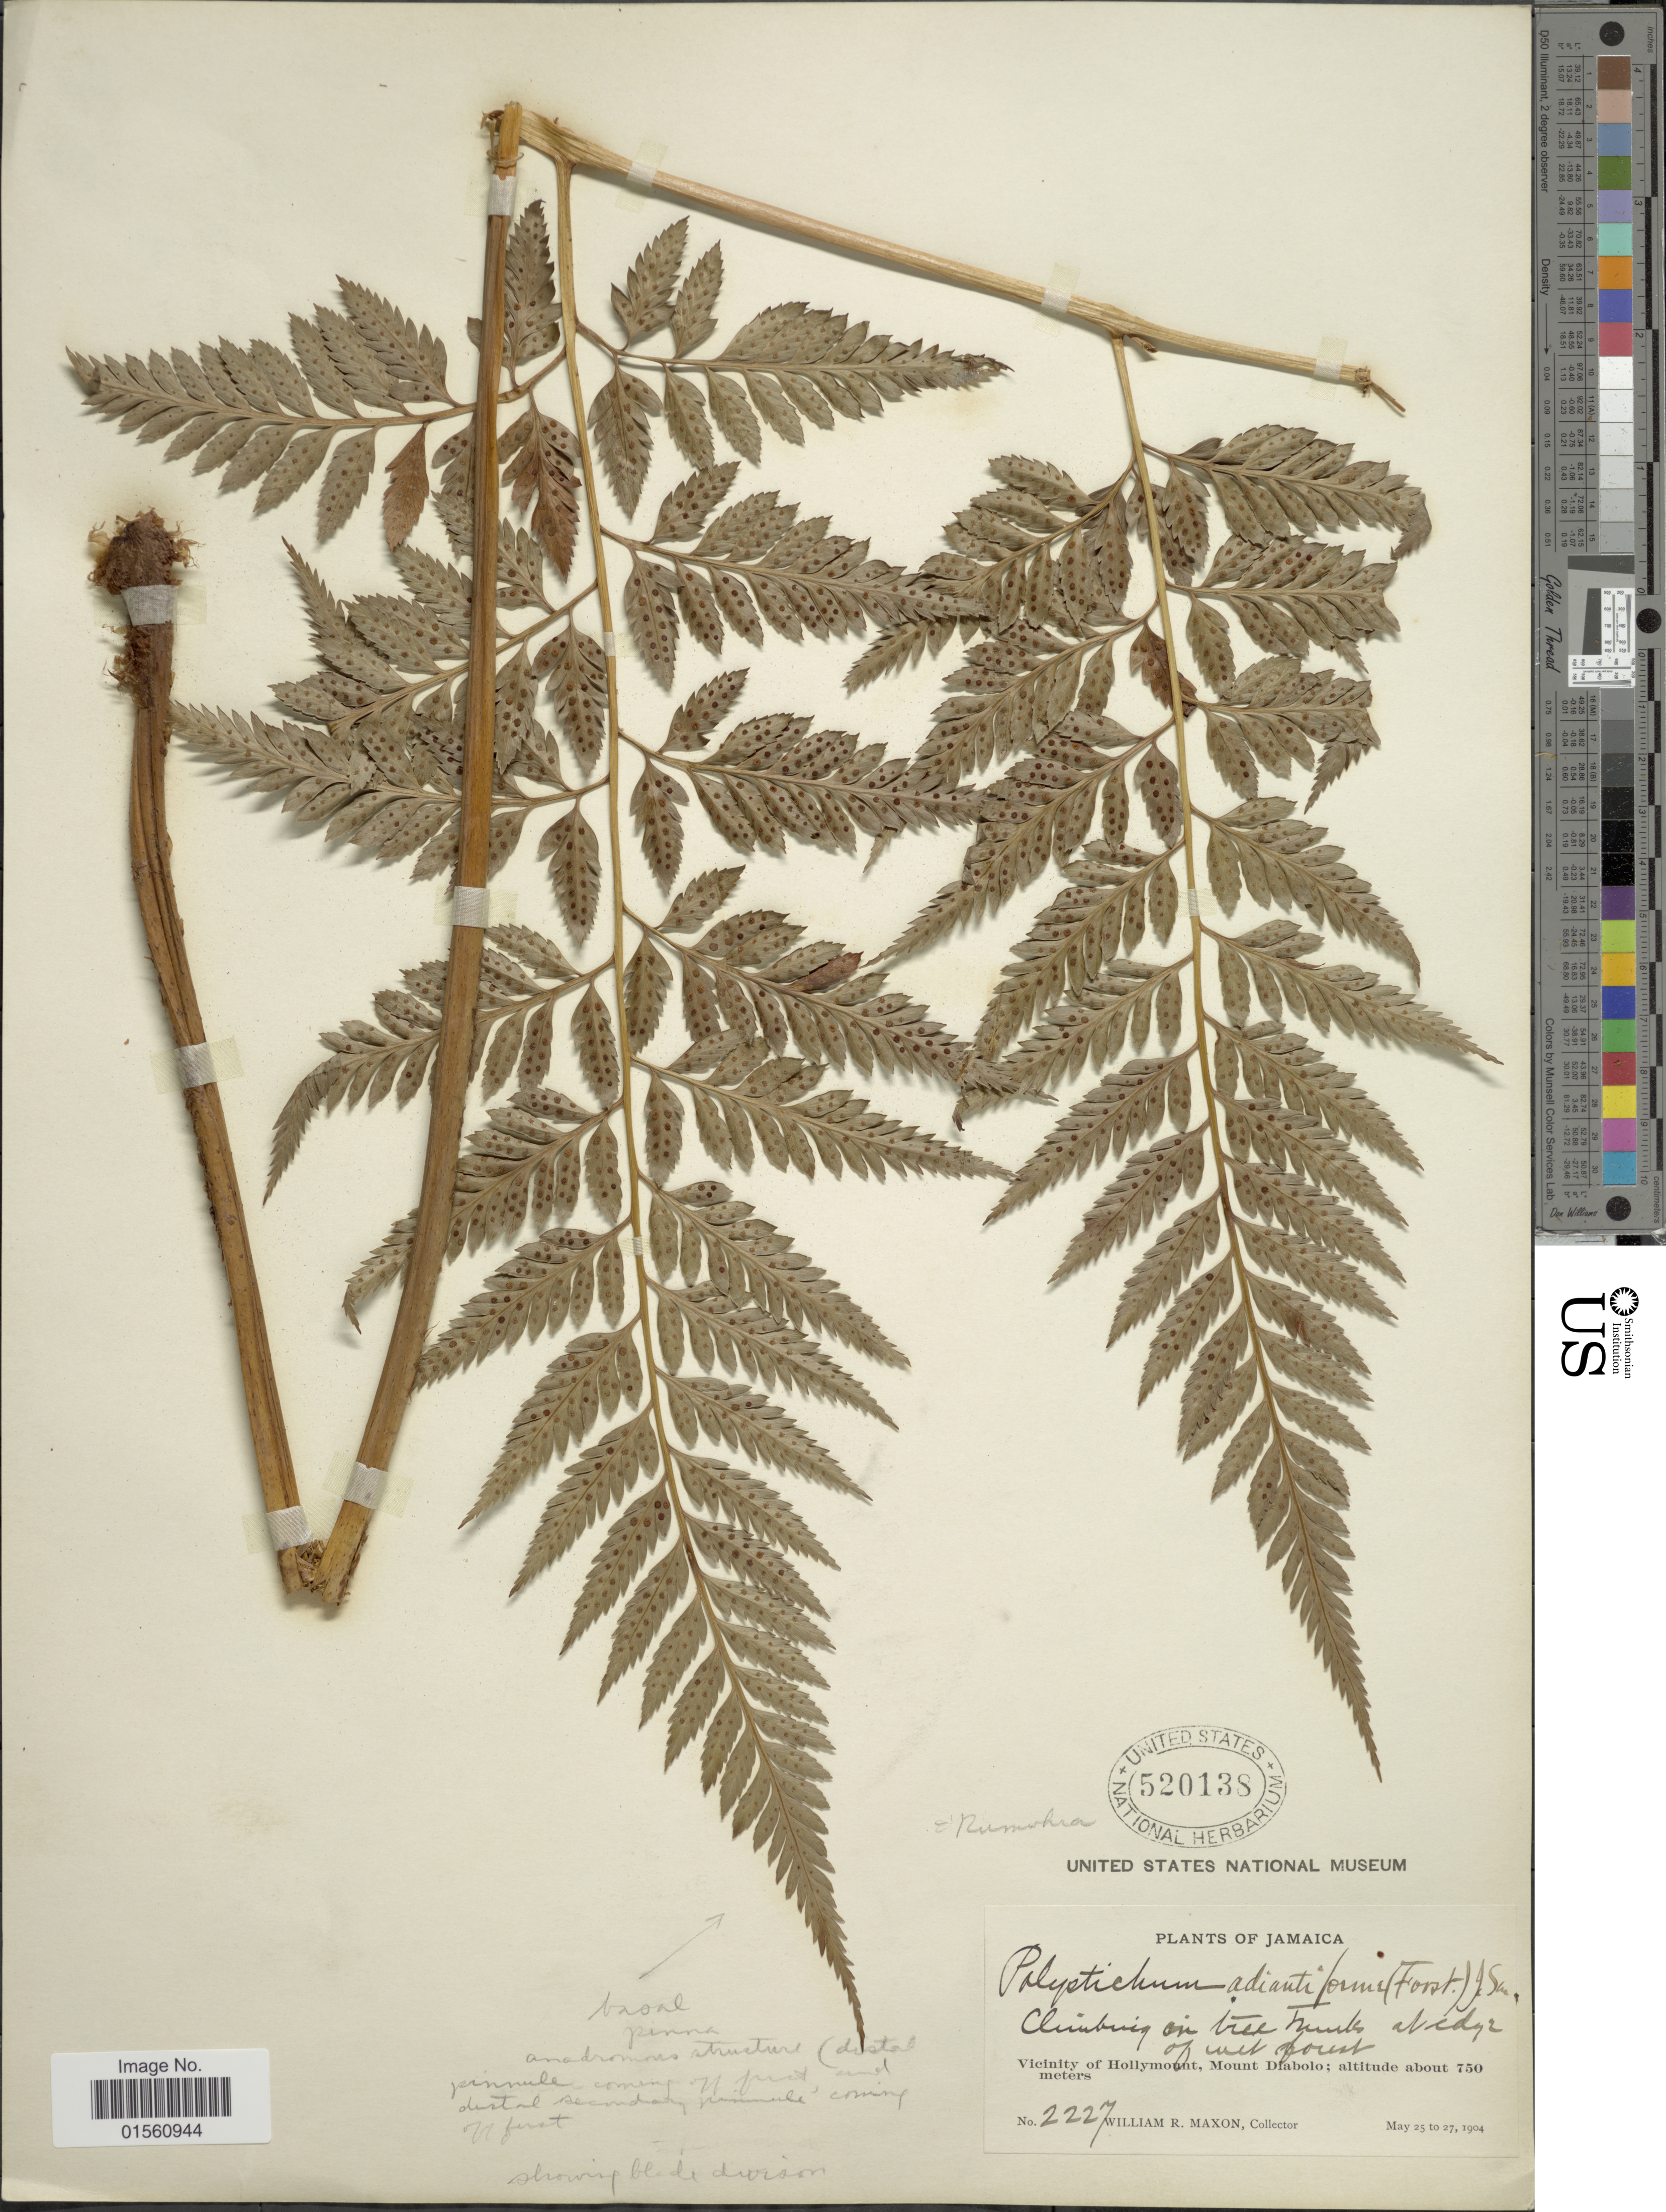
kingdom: Plantae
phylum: Tracheophyta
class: Polypodiopsida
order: Polypodiales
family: Dryopteridaceae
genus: Rumohra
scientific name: Rumohra adiantiformis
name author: (G. Forst.) Ching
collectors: W. R. Maxon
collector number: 2227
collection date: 1904-05-25/1904-05-27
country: Jamaica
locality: Jamaica, vicinity of hollymount, Mount Diabolo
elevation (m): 750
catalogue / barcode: US 520138